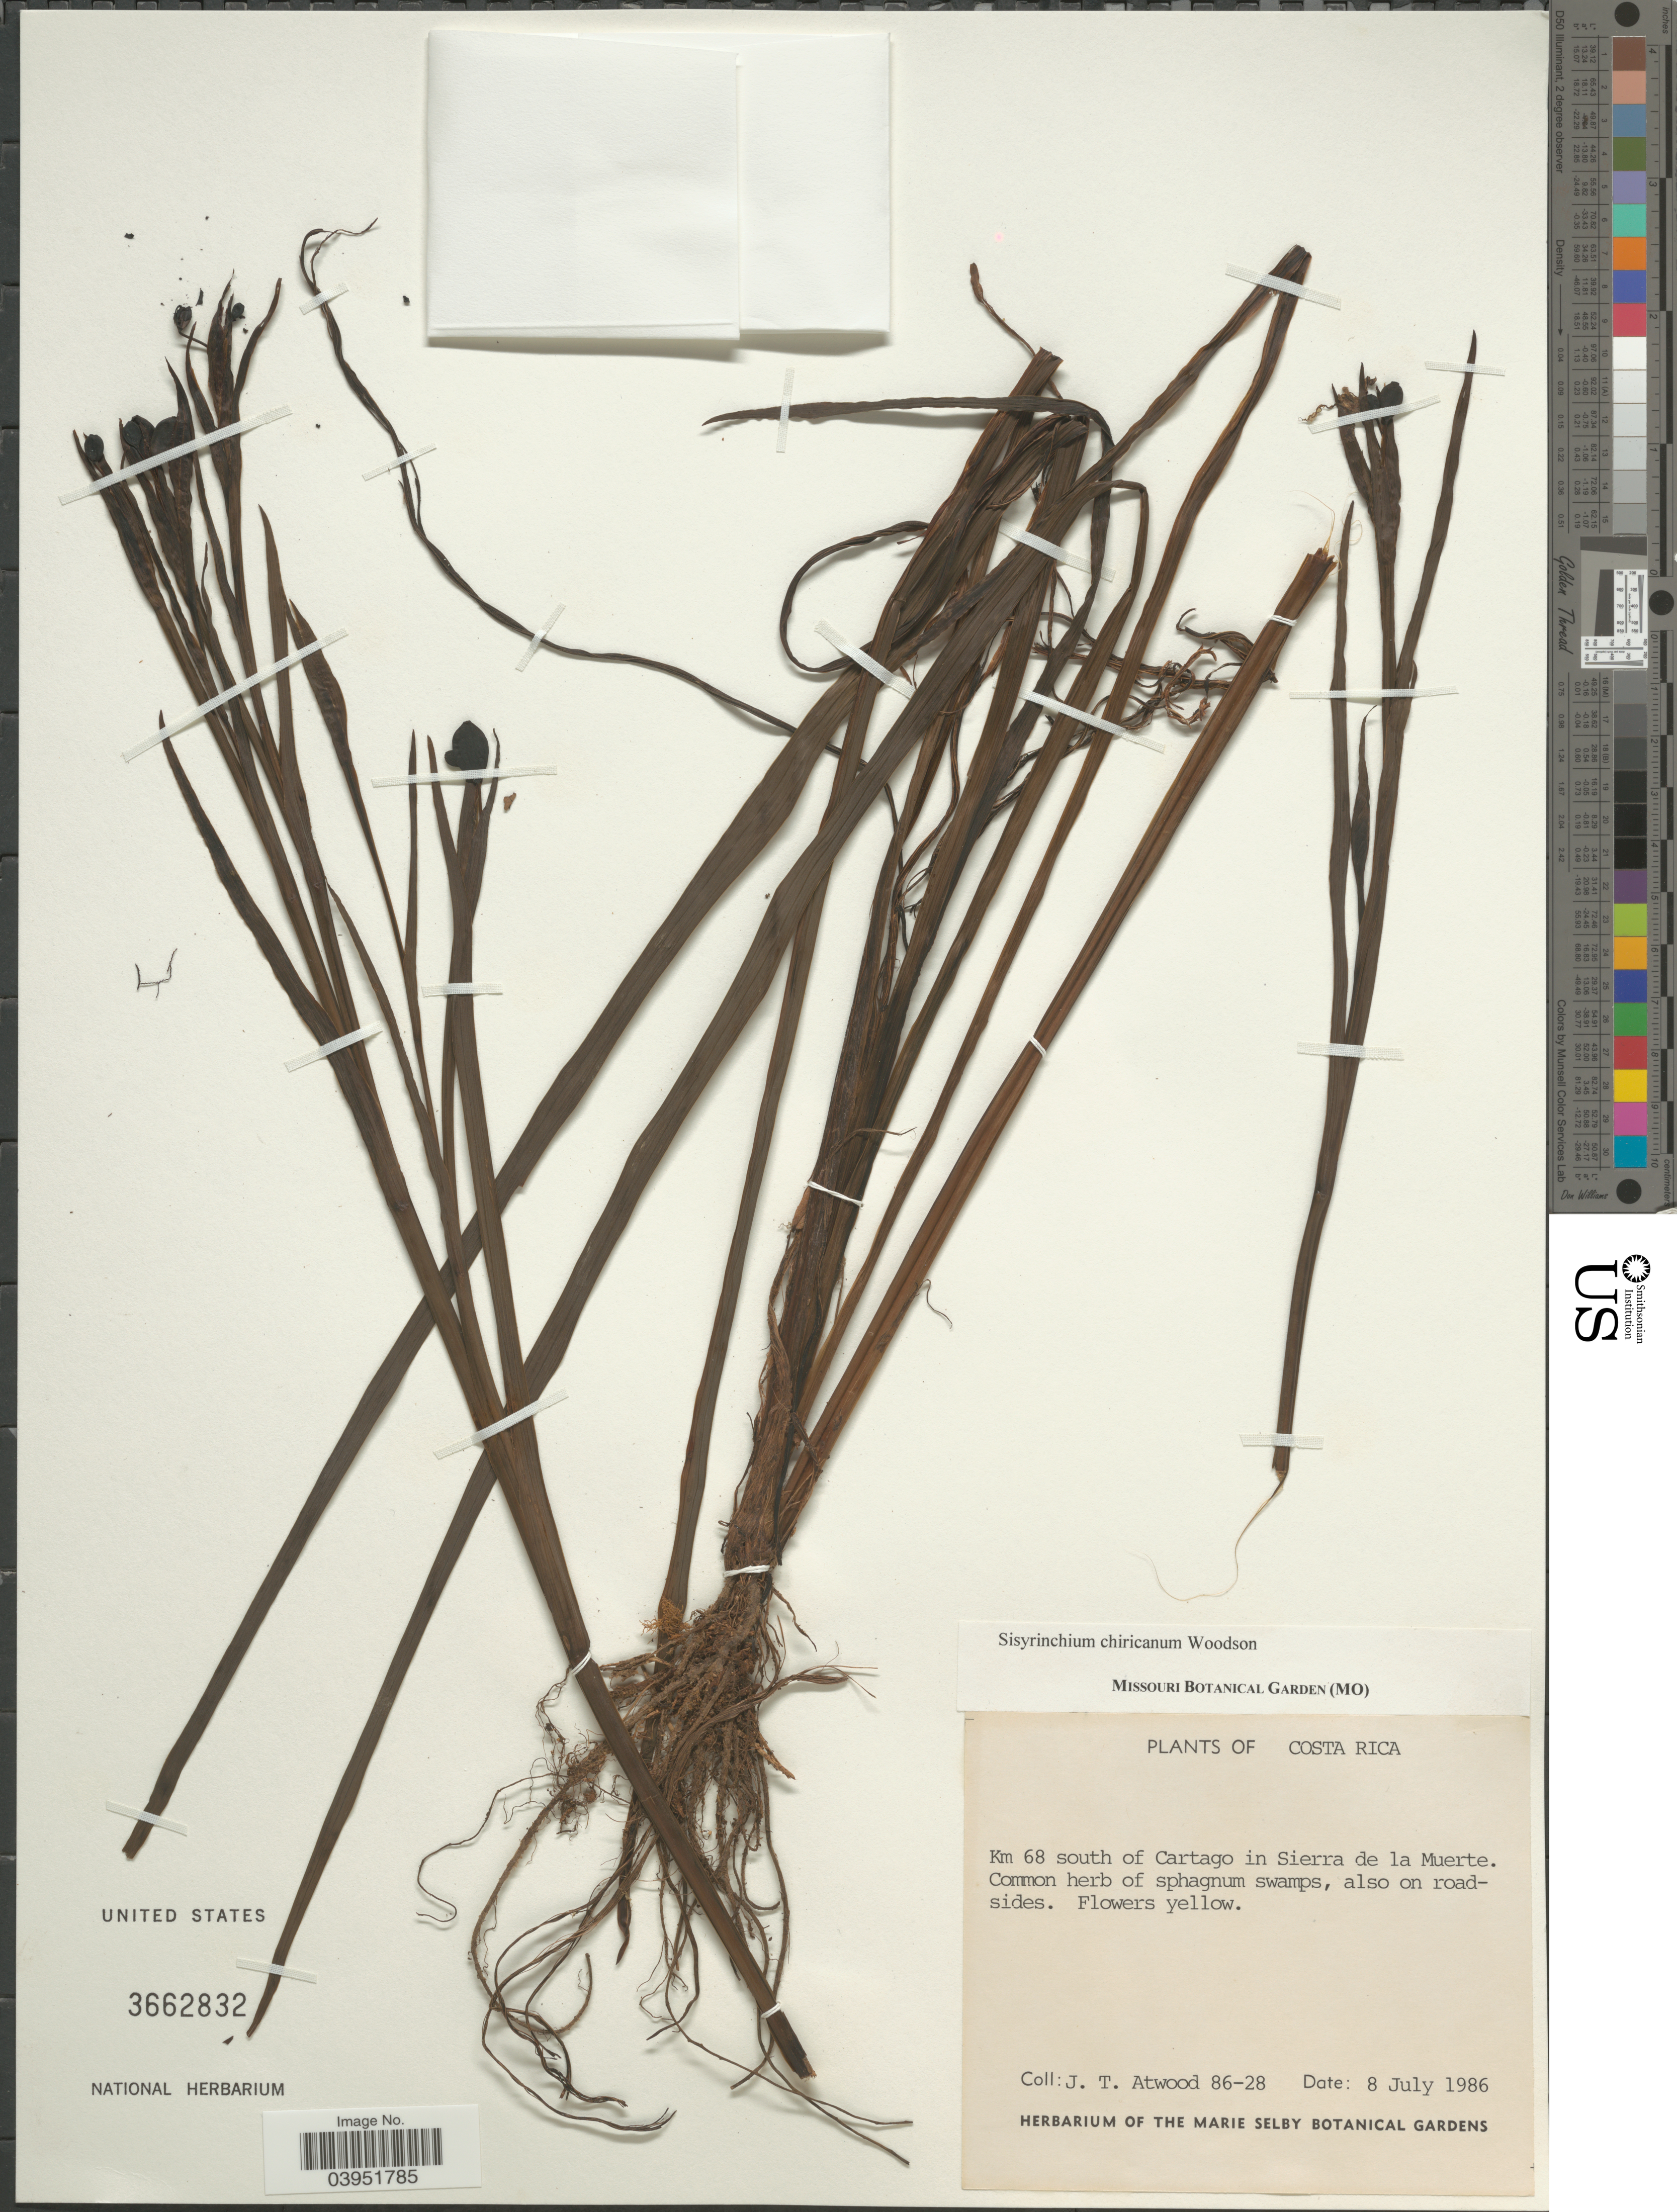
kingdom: Plantae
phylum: Tracheophyta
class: Liliopsida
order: Asparagales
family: Iridaceae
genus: Sisyrinchium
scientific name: Sisyrinchium chiricanum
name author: Woodson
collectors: J. Atwood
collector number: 86-28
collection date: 1986-07-08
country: Costa Rica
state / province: Cartago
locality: Km 68 south of Cartago in Sierra de la Muerte.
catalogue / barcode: US 3662832